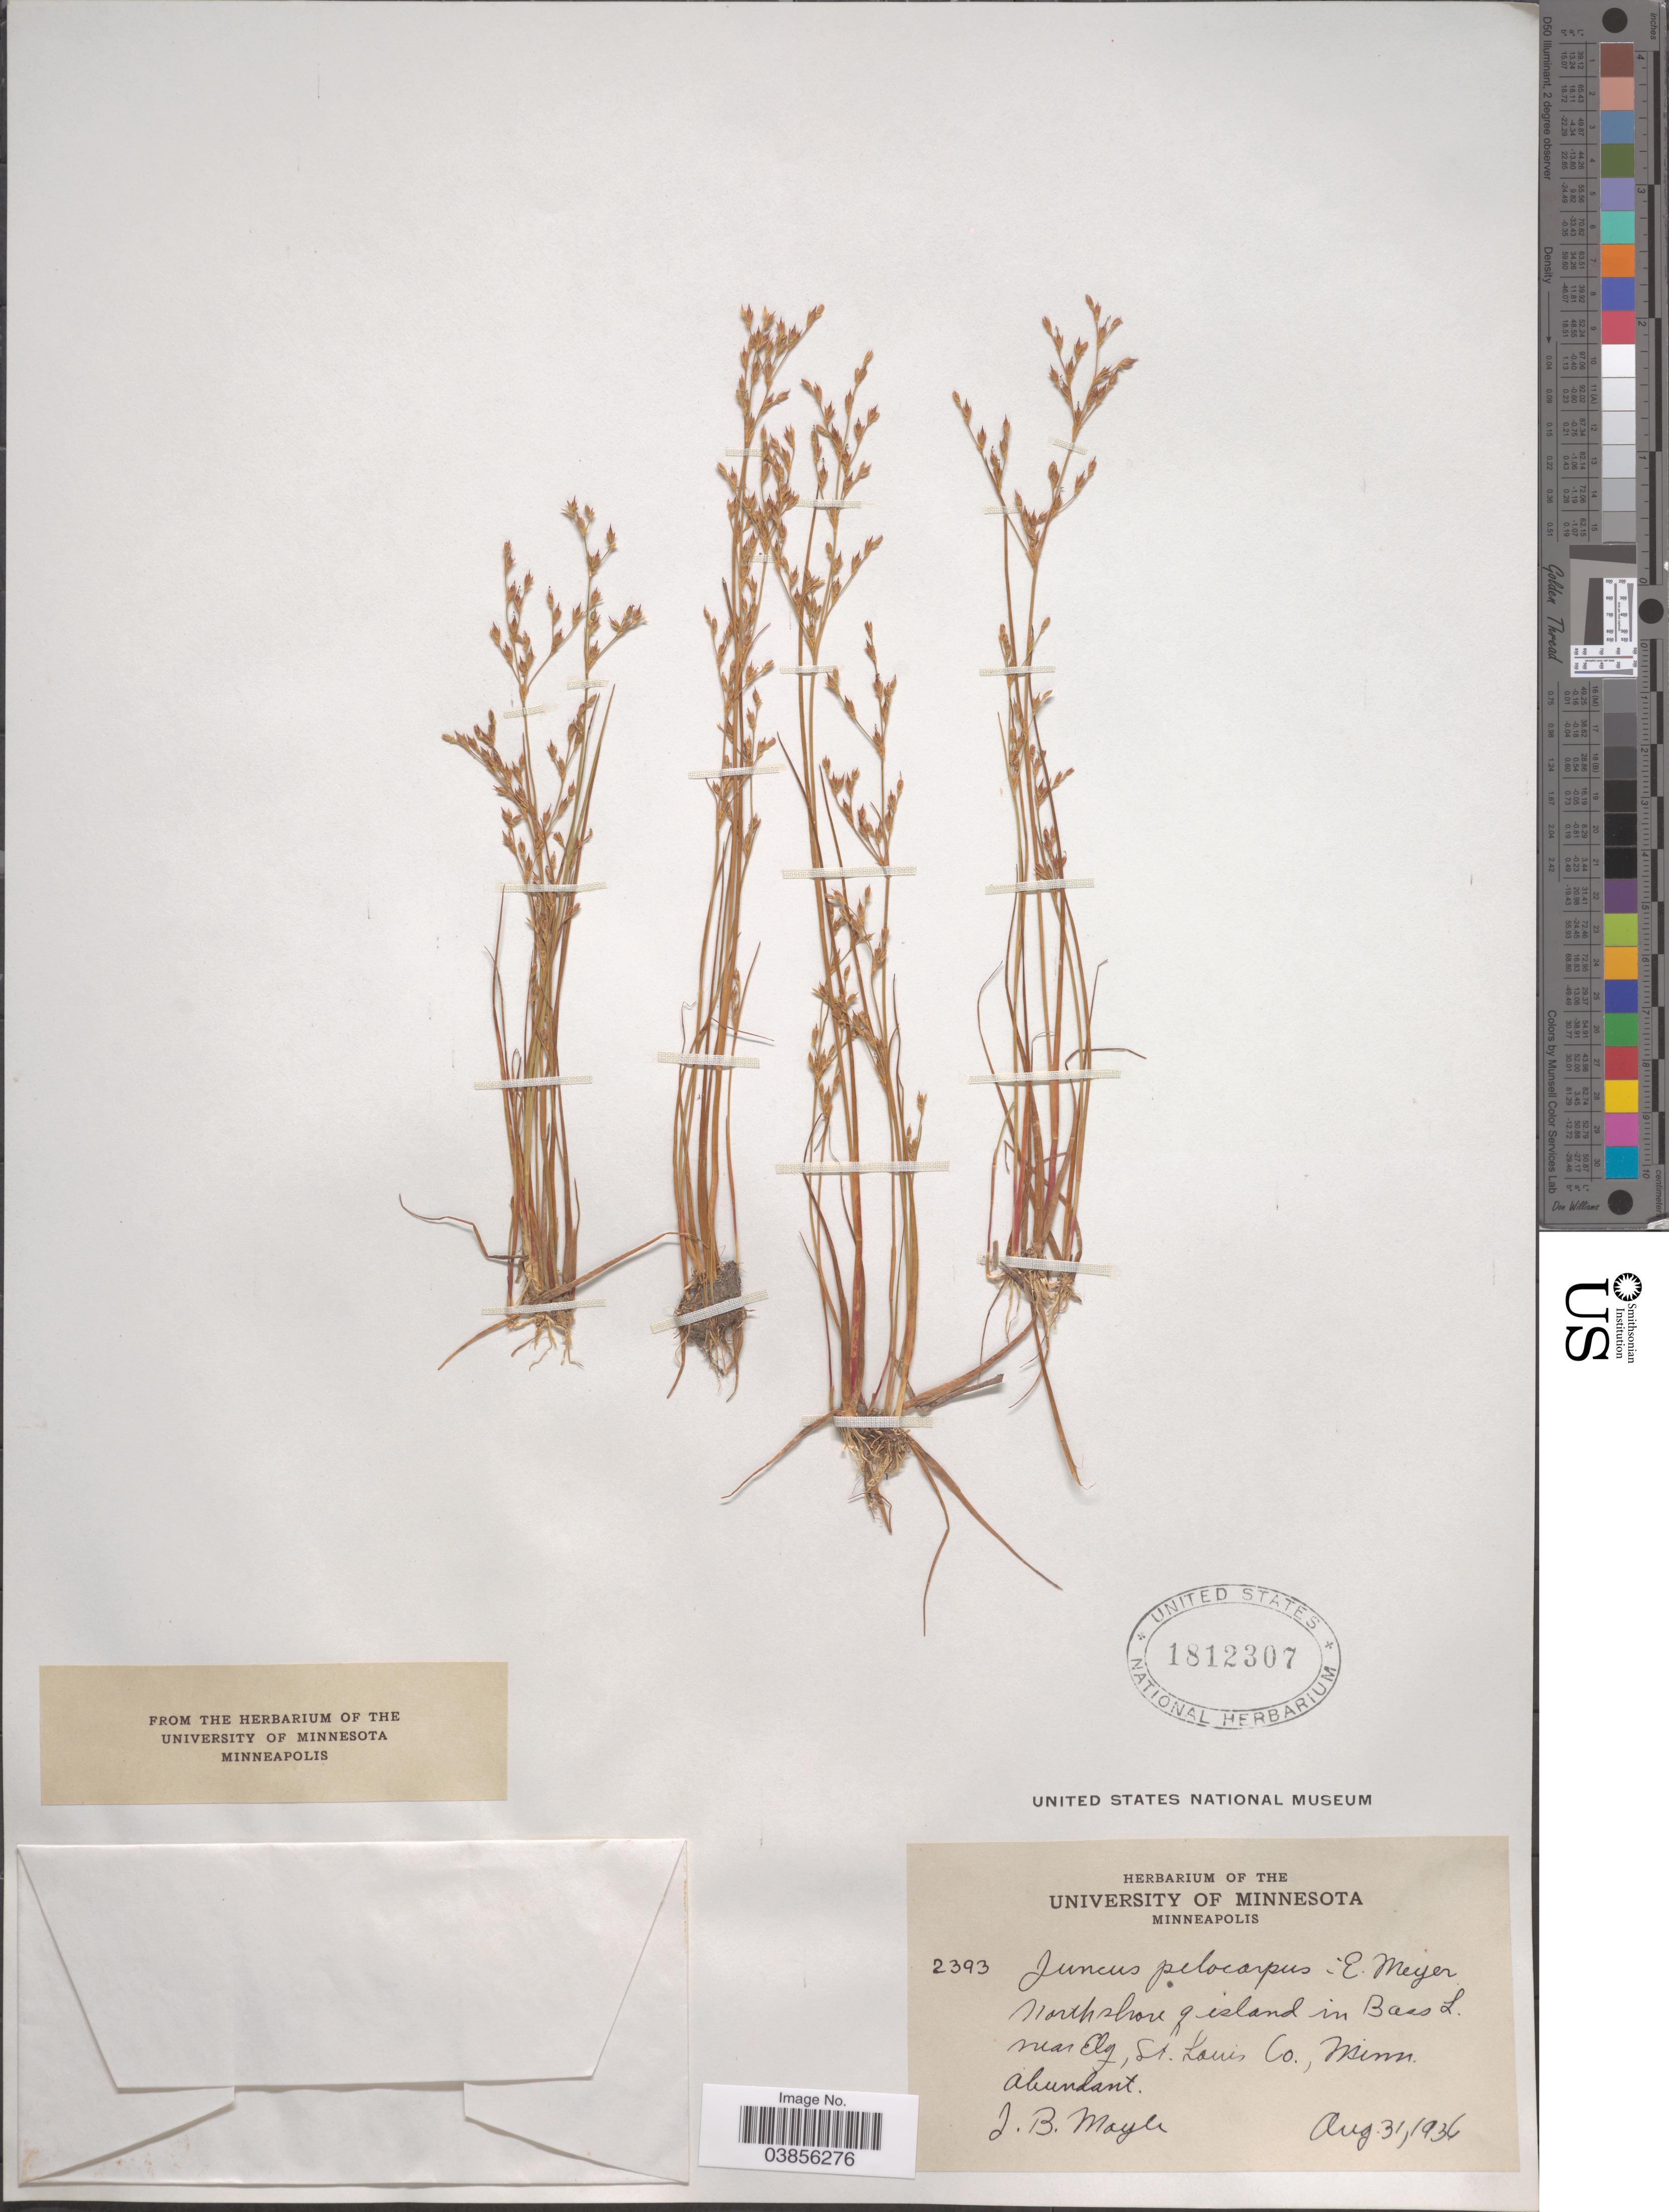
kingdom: Plantae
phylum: Tracheophyta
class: Liliopsida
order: Poales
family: Juncaceae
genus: Juncus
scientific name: Juncus pelocarpus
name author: E. Mey.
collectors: J. Moyle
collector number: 2393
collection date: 1936-08-31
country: United States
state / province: Minnesota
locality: North shore of island in Bass L. near Ely, St. Louis Co.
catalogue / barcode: US 1812307